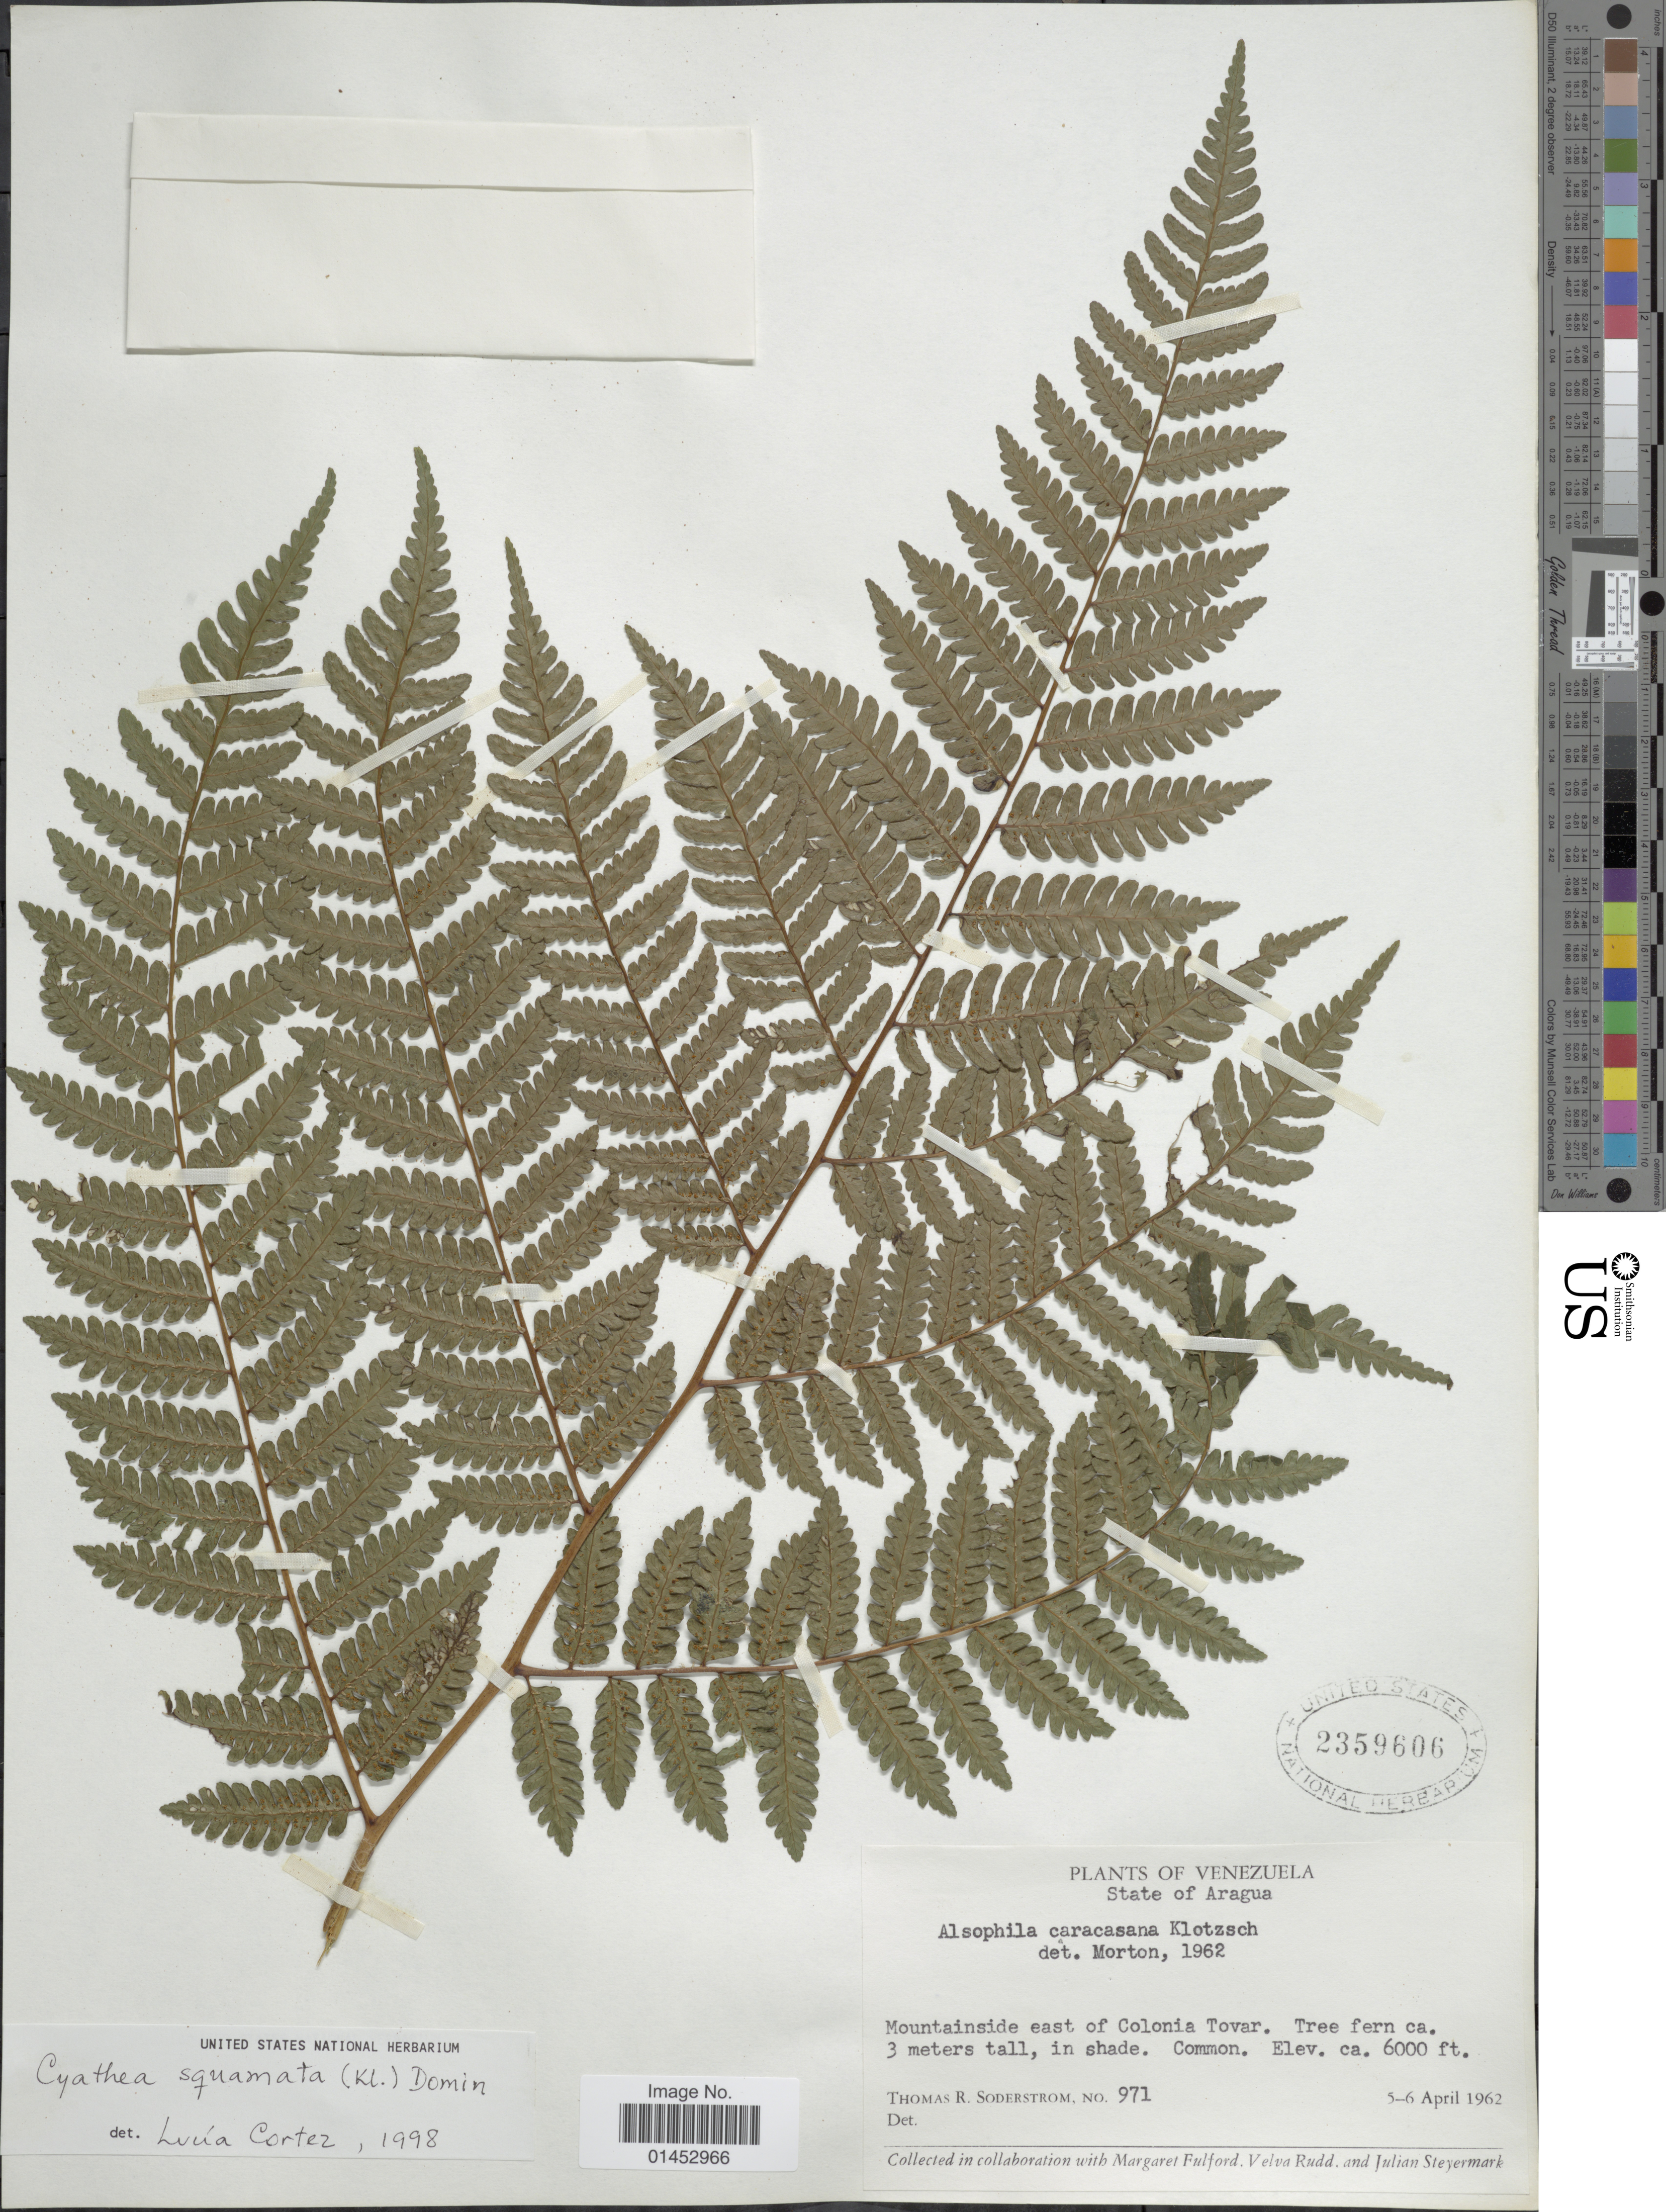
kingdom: Plantae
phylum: Tracheophyta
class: Polypodiopsida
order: Cyatheales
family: Cyatheaceae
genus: Cyathea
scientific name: Cyathea squamata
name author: (Klotzsch) Domin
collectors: T. R. Soderstrom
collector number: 971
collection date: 1962-04-05/1962-04-06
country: Venezuela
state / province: Aragua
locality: Mountainside east of Colonia Tovar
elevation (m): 1829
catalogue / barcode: US 2359606